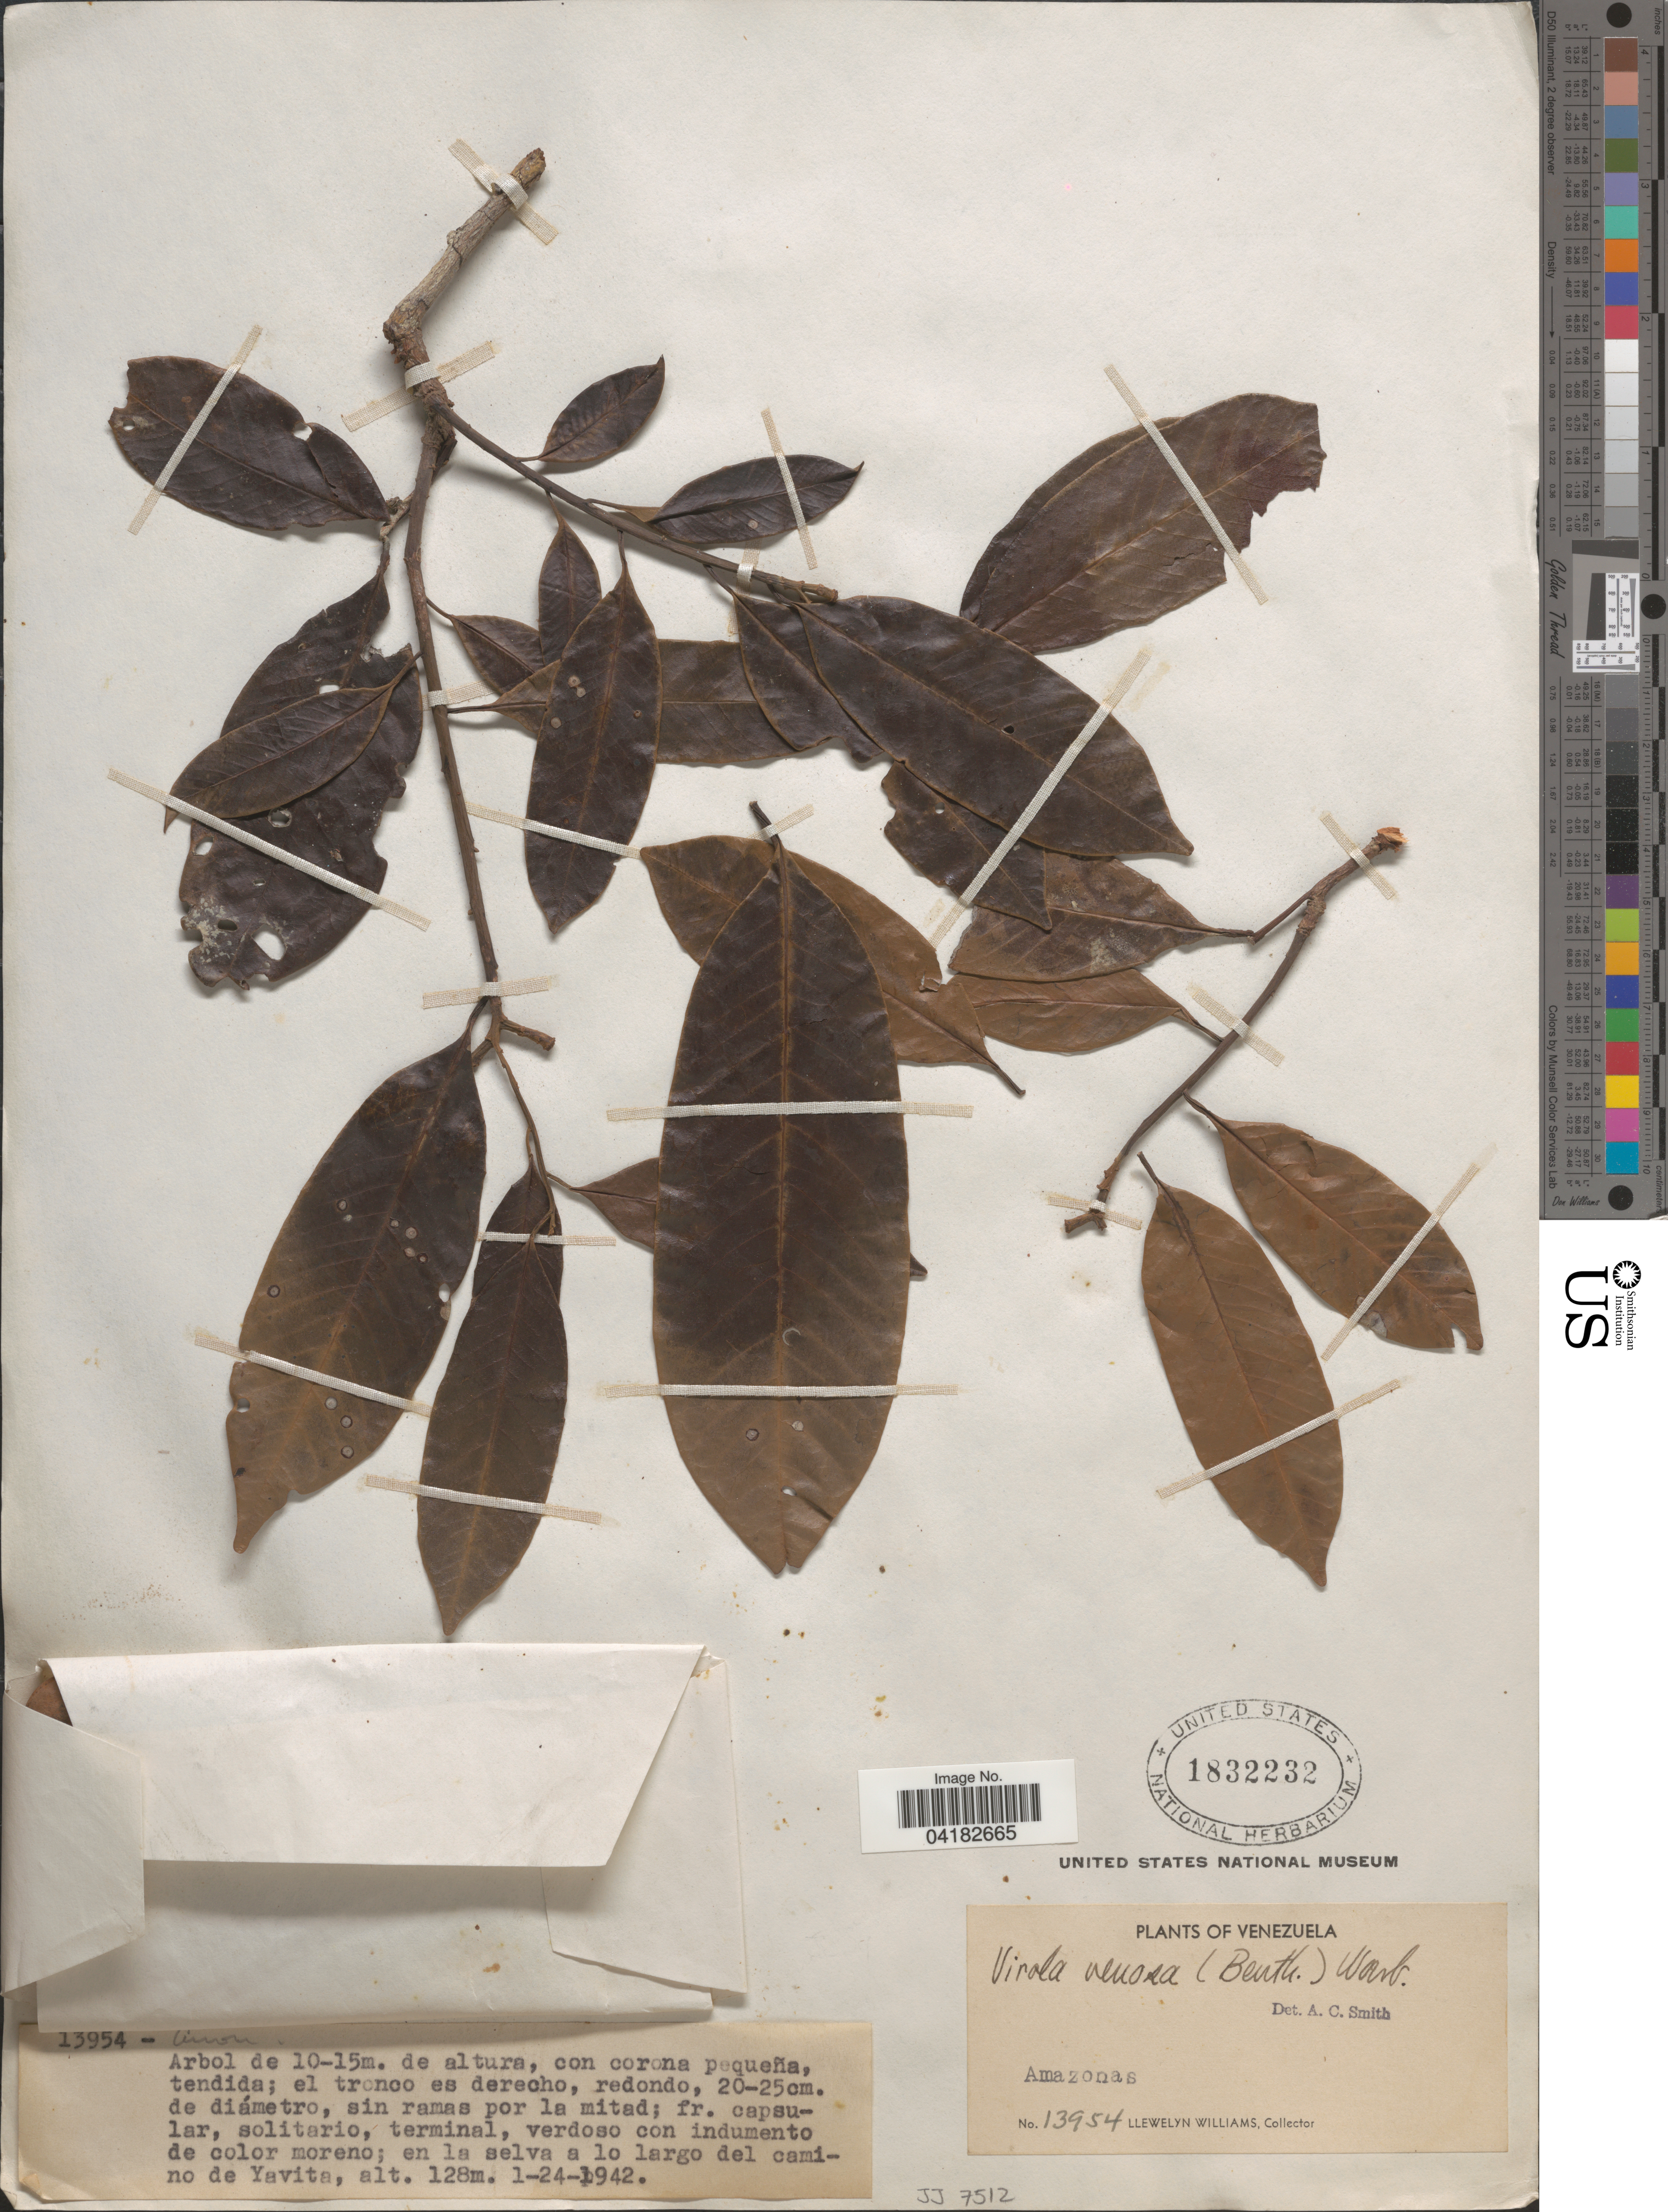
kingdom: Plantae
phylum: Tracheophyta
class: Magnoliopsida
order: Magnoliales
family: Myristicaceae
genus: Virola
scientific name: Virola venosa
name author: (Benth.) Warb.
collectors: Ll. Williams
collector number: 13954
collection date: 1942-01-24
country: Venezuela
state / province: Amazonas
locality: En la selva a lo largo del camino de Yavita.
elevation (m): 128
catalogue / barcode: US 1832232